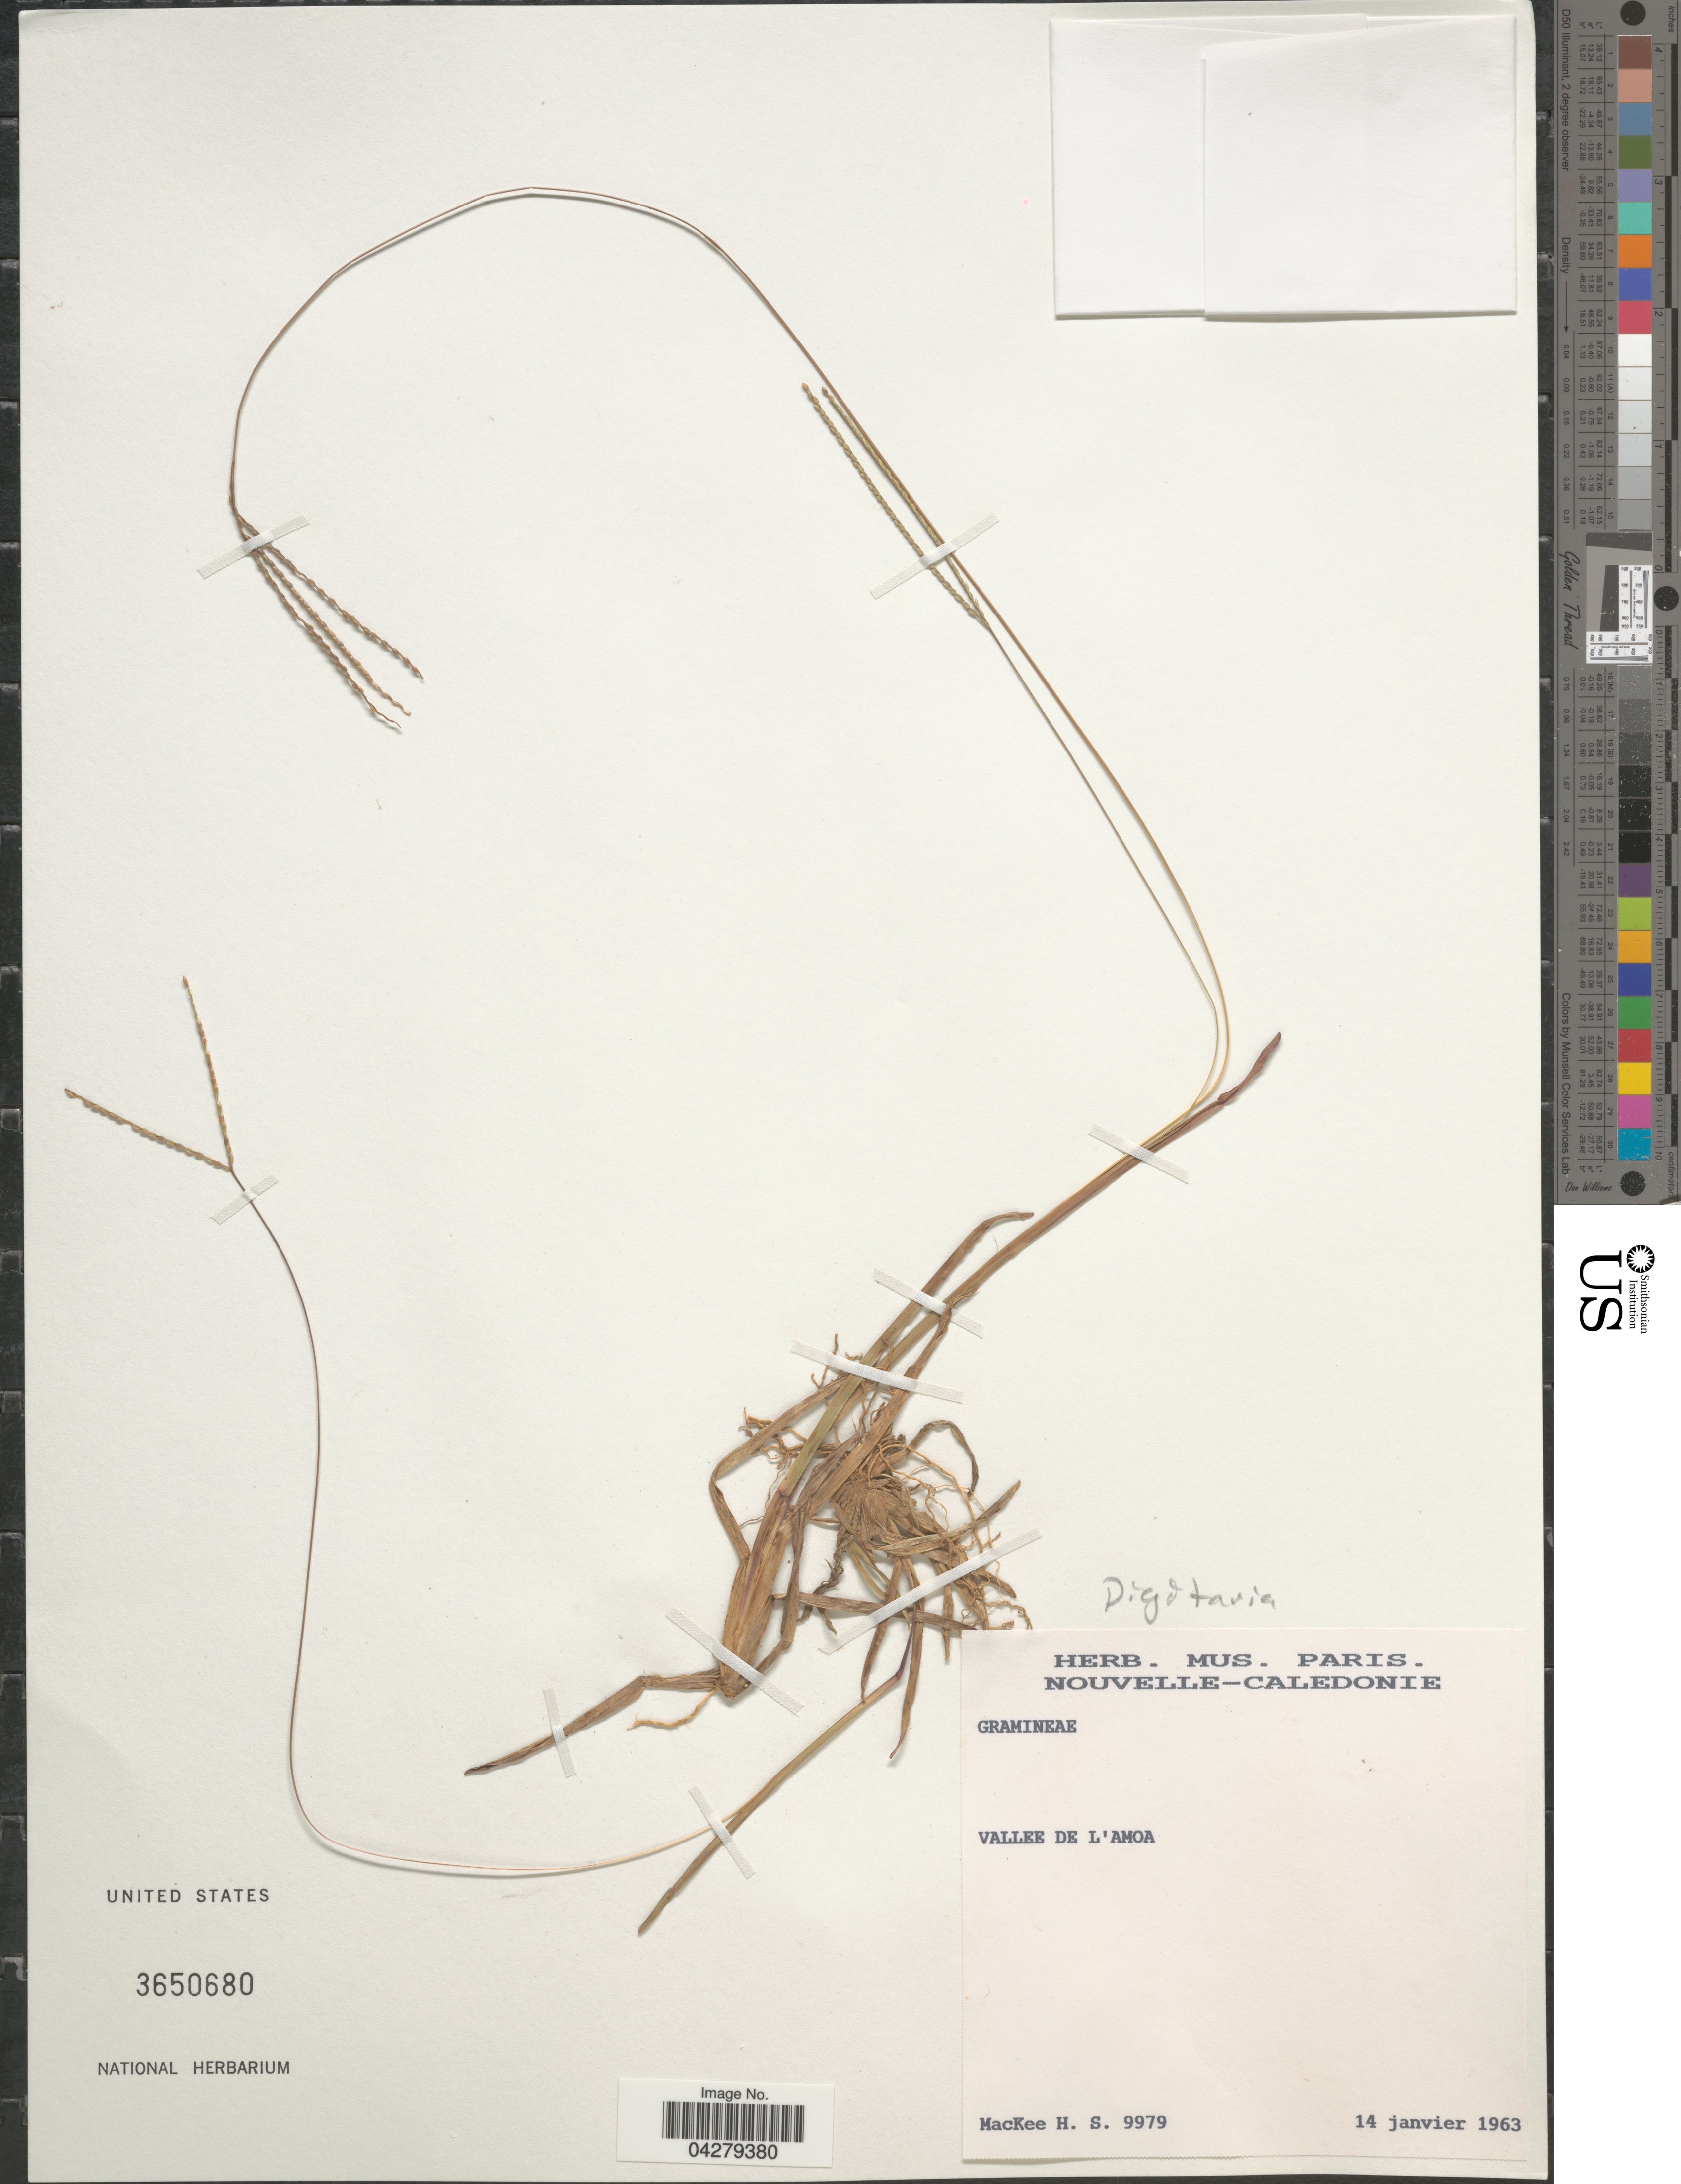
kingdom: Plantae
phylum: Tracheophyta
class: Liliopsida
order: Poales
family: Poaceae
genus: Digitaria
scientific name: Digitaria sp.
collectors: H. Mackee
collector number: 9979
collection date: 1963-01-14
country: New Caledonia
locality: Nouvelle-Caledonie. Valle de l'Amoa.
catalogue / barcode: US 3650680